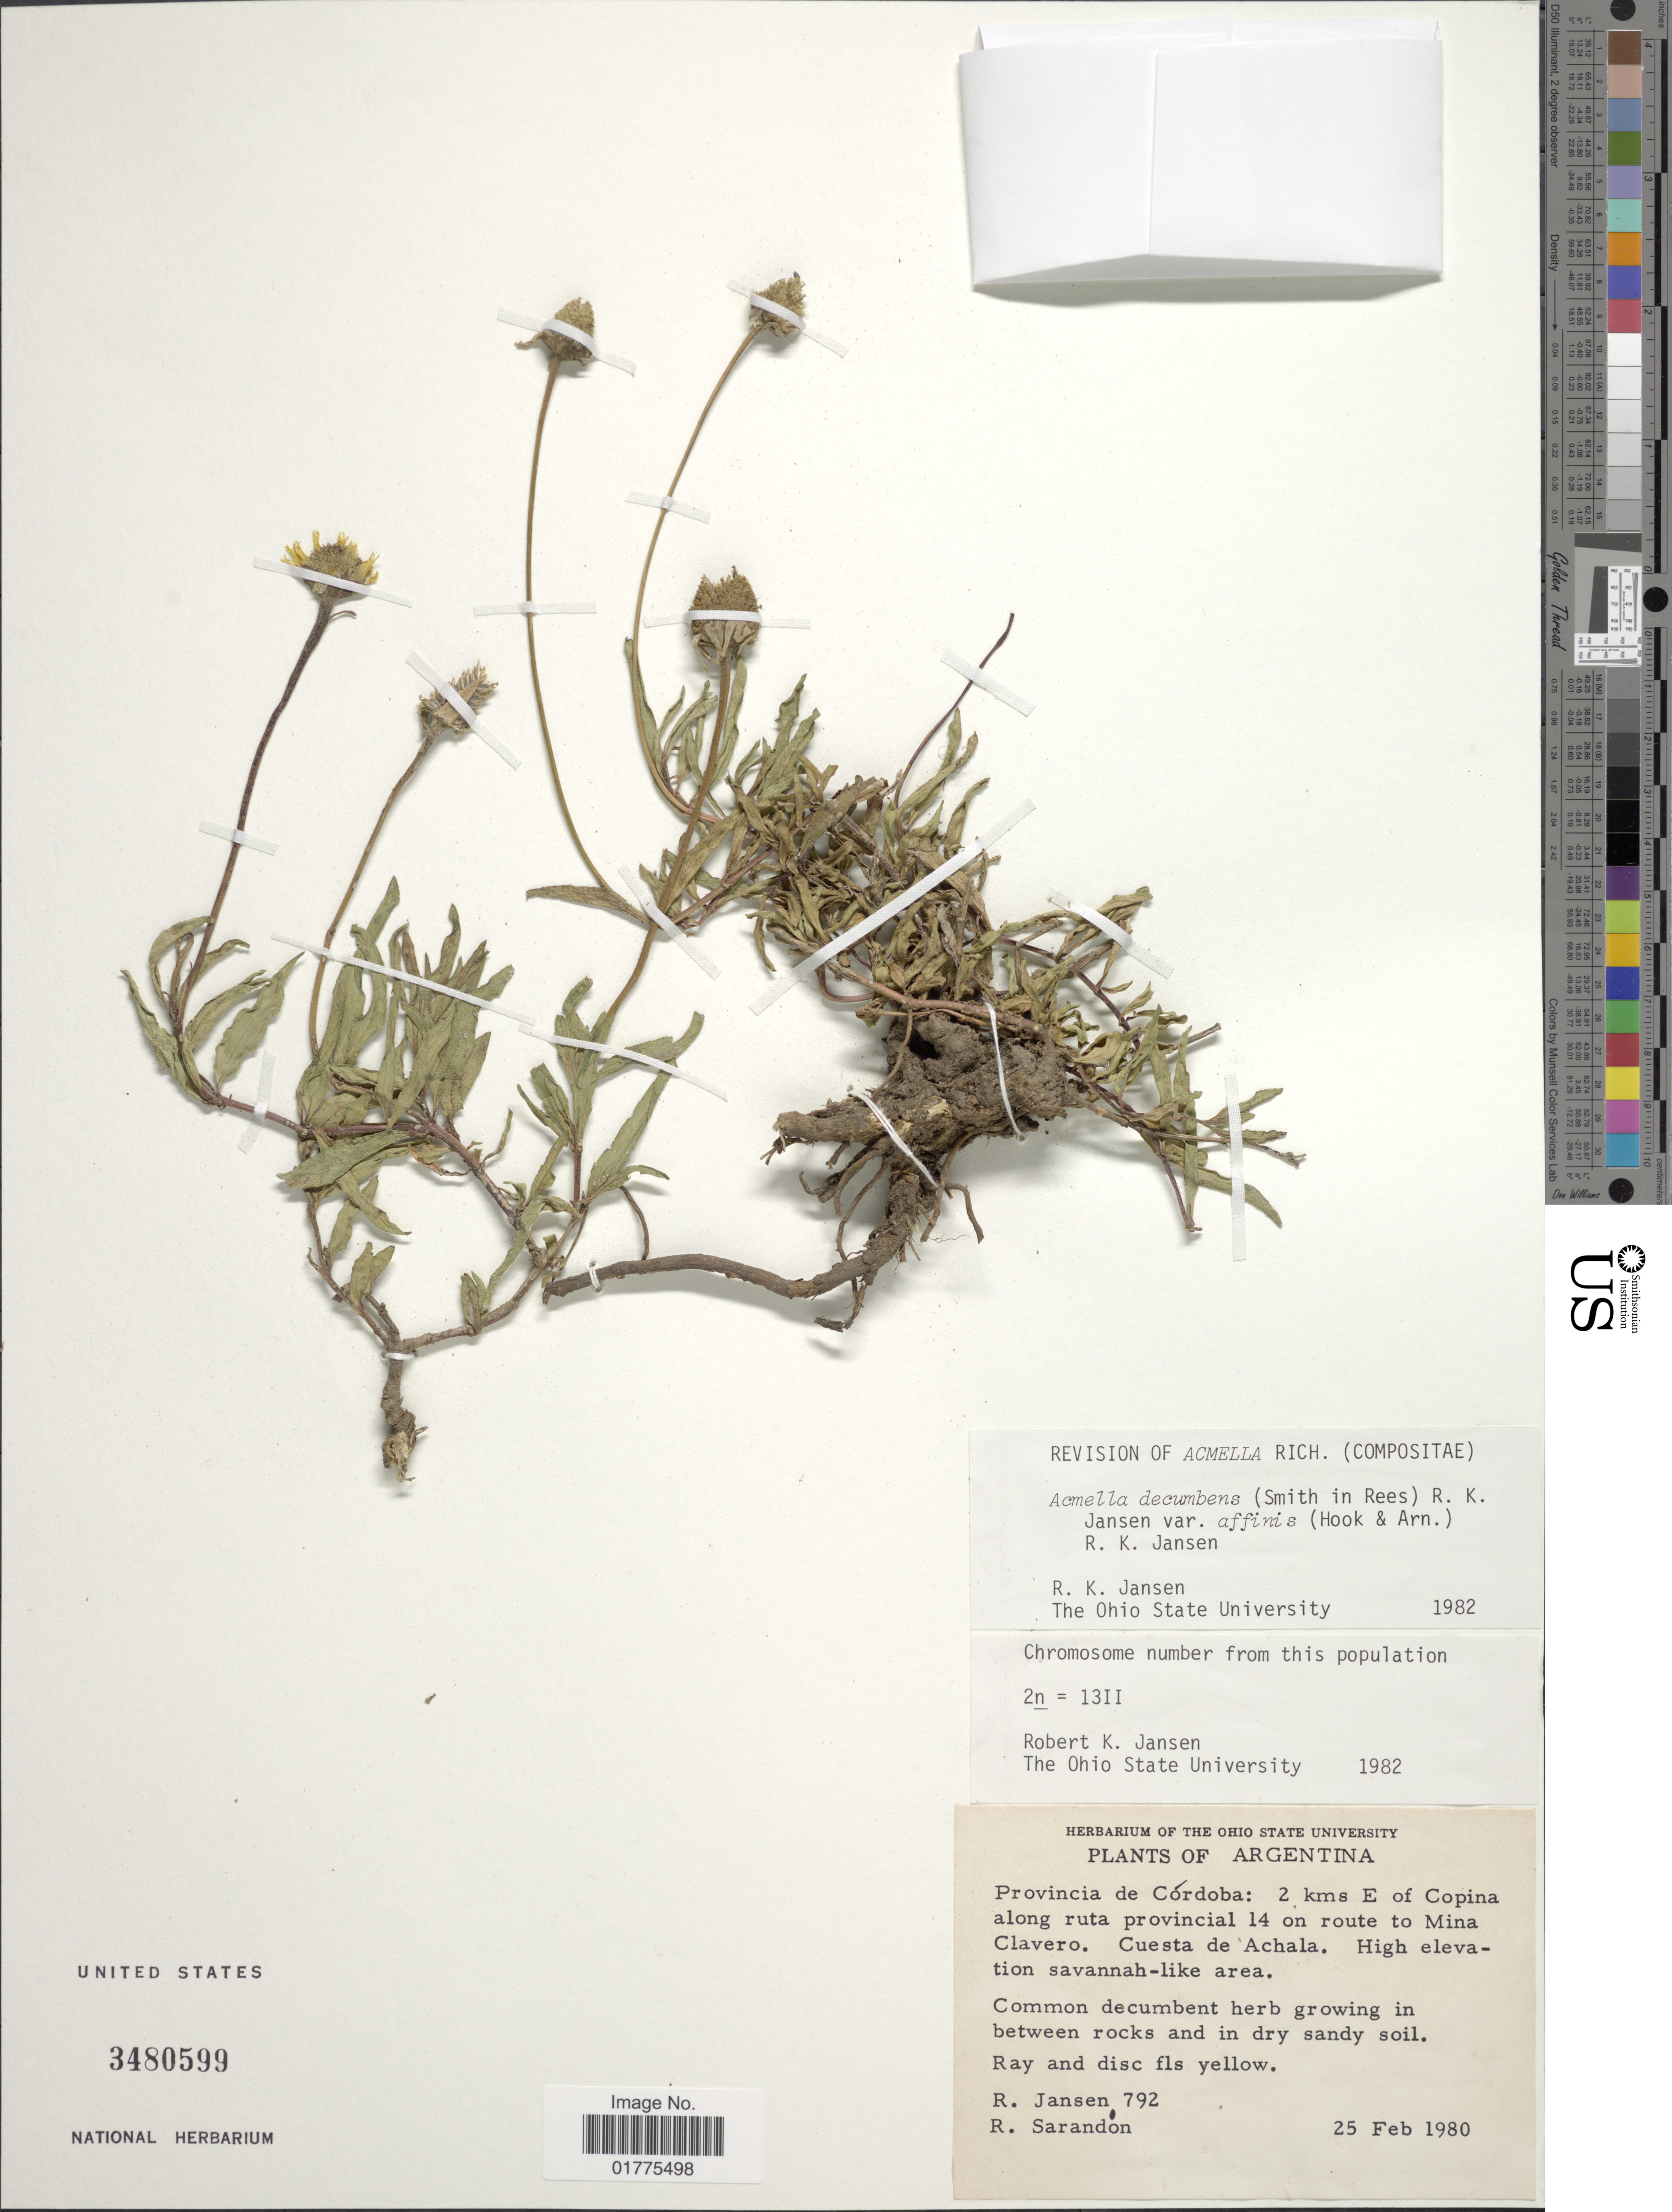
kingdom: Plantae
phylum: Tracheophyta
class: Magnoliopsida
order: Asterales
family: Asteraceae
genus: Acmella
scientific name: Acmella decumbens var. affinis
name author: Hook. & Arn.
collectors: R. K. Jansen & R. Sarandon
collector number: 792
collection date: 1980-02-25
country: Argentina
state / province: Cordoba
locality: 2 kms E of Copina along ruta Provincial 14 on route to Mina Clavero. Cuesta de Achala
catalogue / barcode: US 3480599